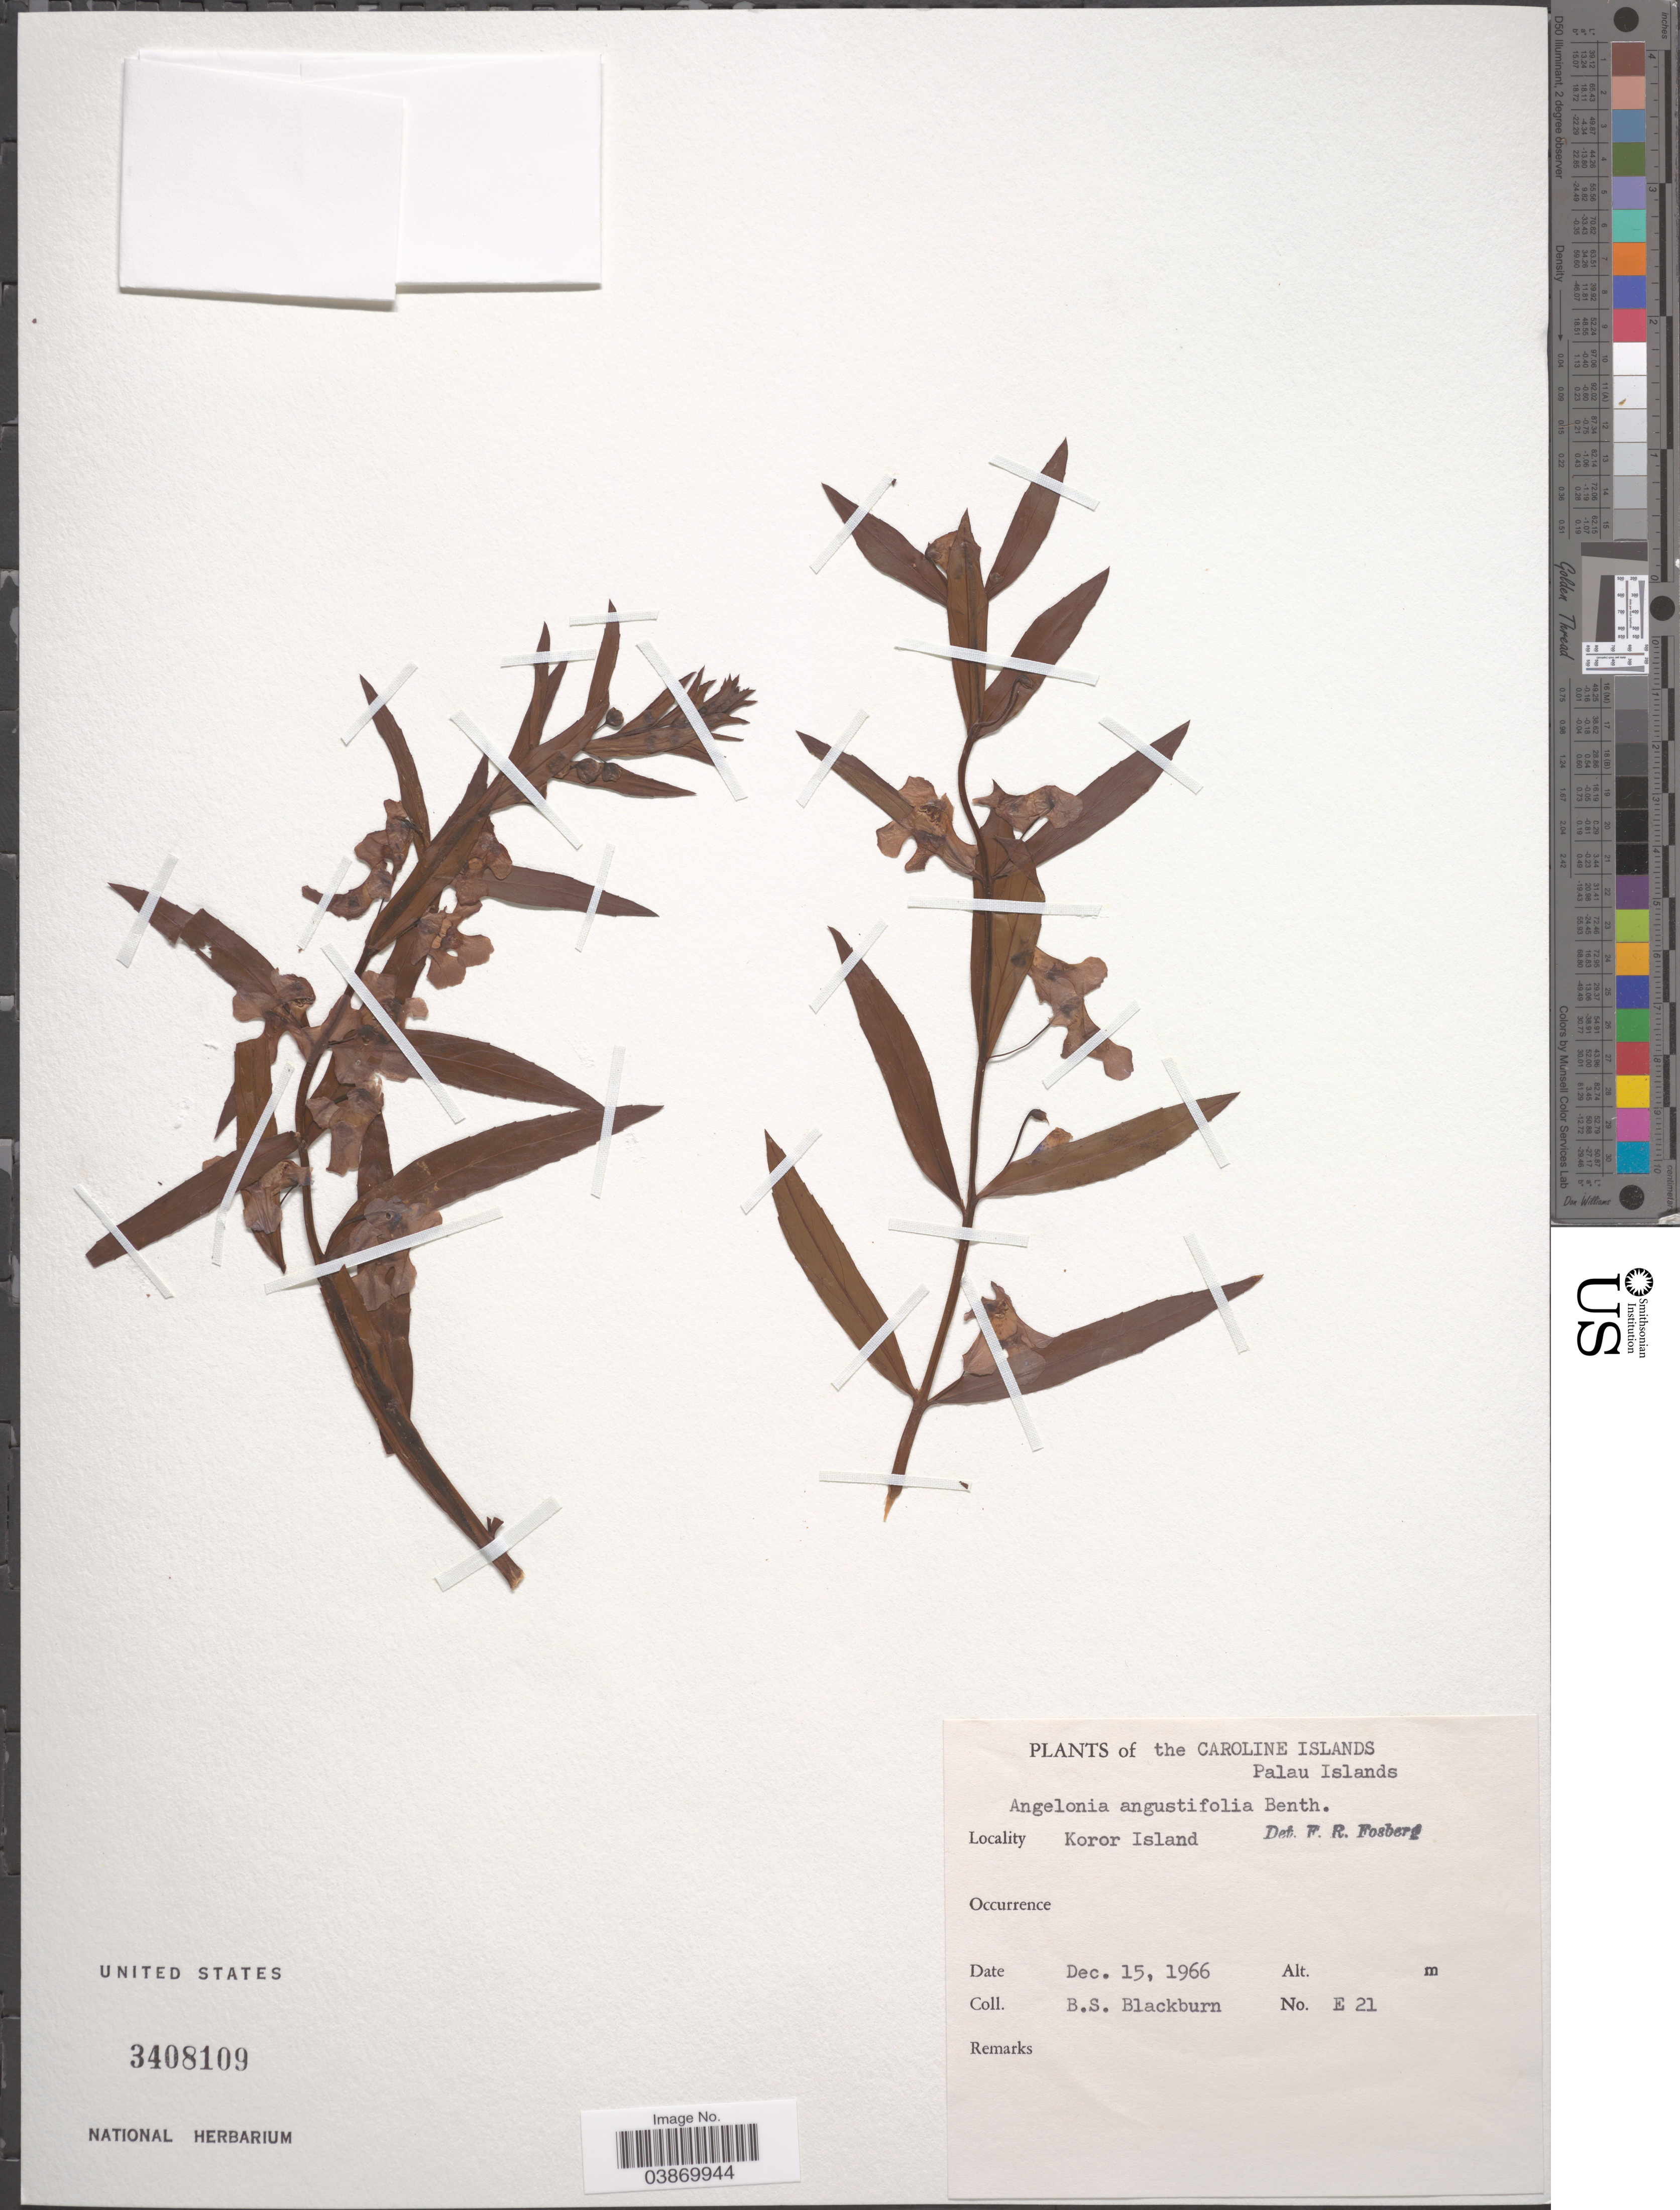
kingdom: Plantae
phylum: Tracheophyta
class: Magnoliopsida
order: Lamiales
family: Plantaginaceae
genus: Angelonia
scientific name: Angelonia angustifolia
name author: Benth.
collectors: B. S. Blackburn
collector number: E 21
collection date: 1966-12-15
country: Palau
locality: The Caroline Islands. Palau Islands. Koror Island.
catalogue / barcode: US 3408109